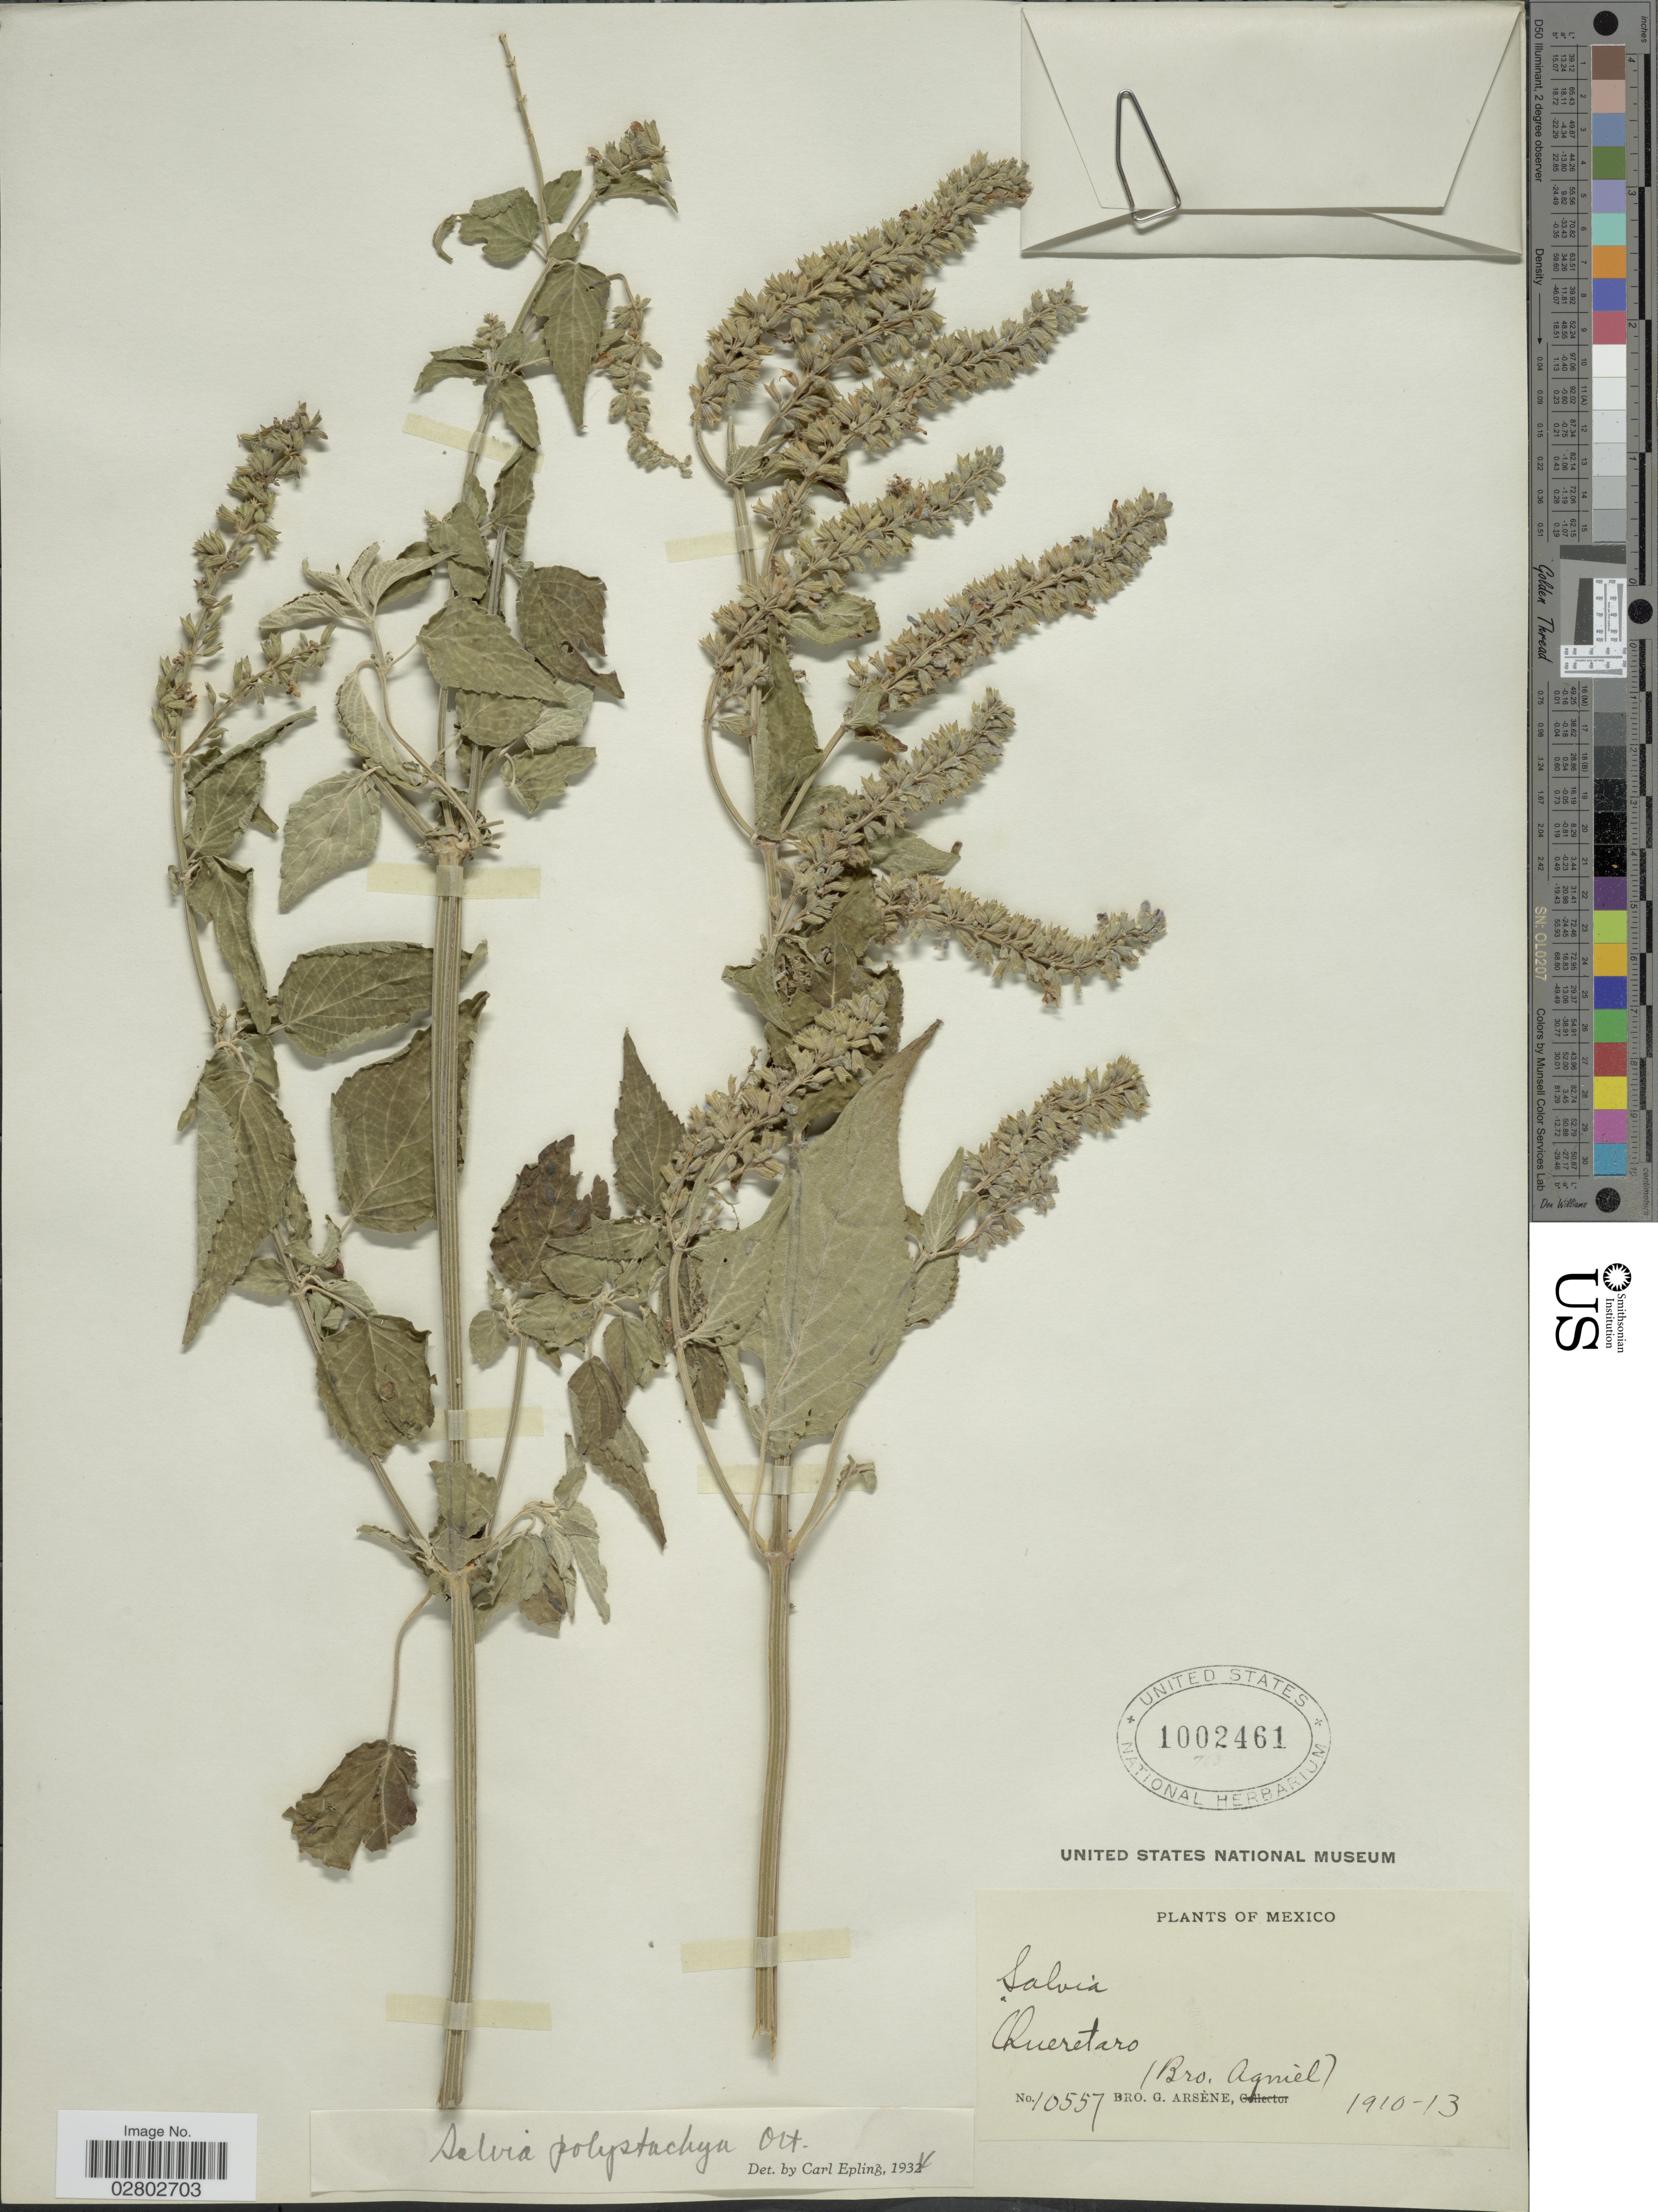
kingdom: Plantae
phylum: Tracheophyta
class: Magnoliopsida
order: Lamiales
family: Lamiaceae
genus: Salvia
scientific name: Salvia polystachya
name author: Cav.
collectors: Bro. G. Arsène & Bro. Agniel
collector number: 10557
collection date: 1910/1913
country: Mexico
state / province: Querétaro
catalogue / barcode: US 1002461